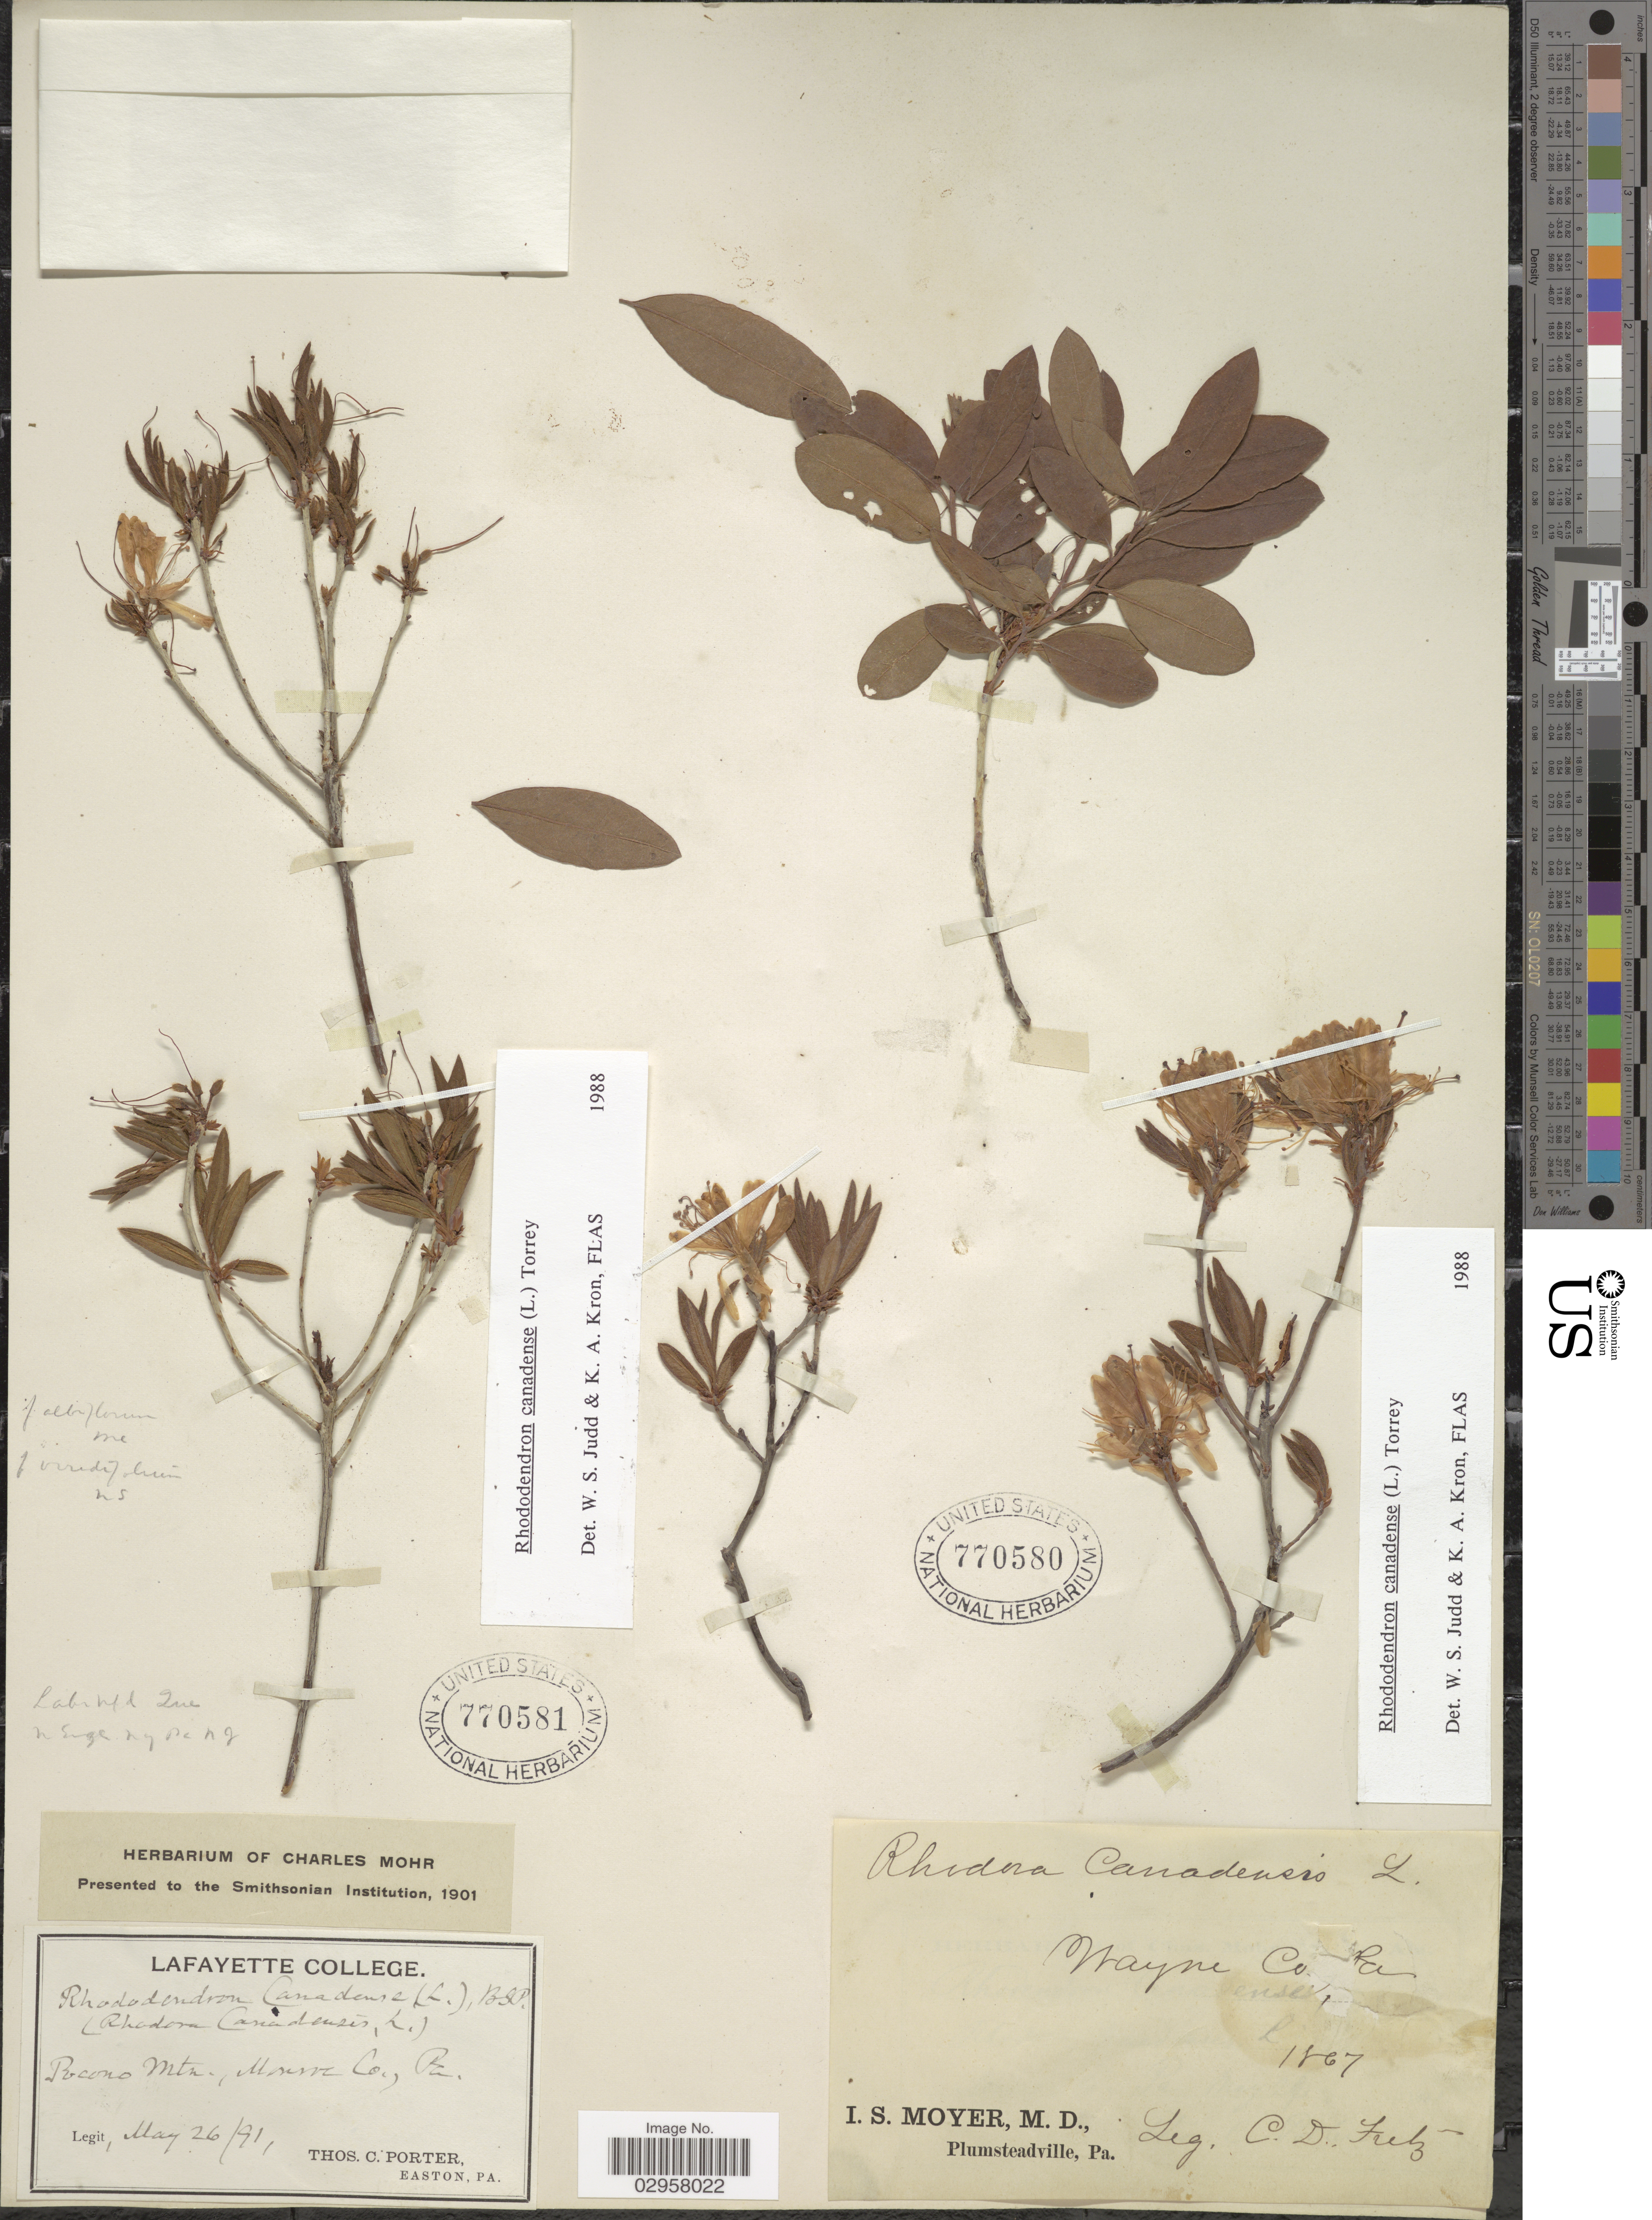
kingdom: Plantae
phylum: Tracheophyta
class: Magnoliopsida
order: Ericales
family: Ericaceae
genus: Rhododendron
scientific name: Rhododendron canadense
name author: (L.) Torr.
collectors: C. D. Fretz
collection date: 1867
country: United States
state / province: Pennsylvania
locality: Wayne Co.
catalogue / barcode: US 770580